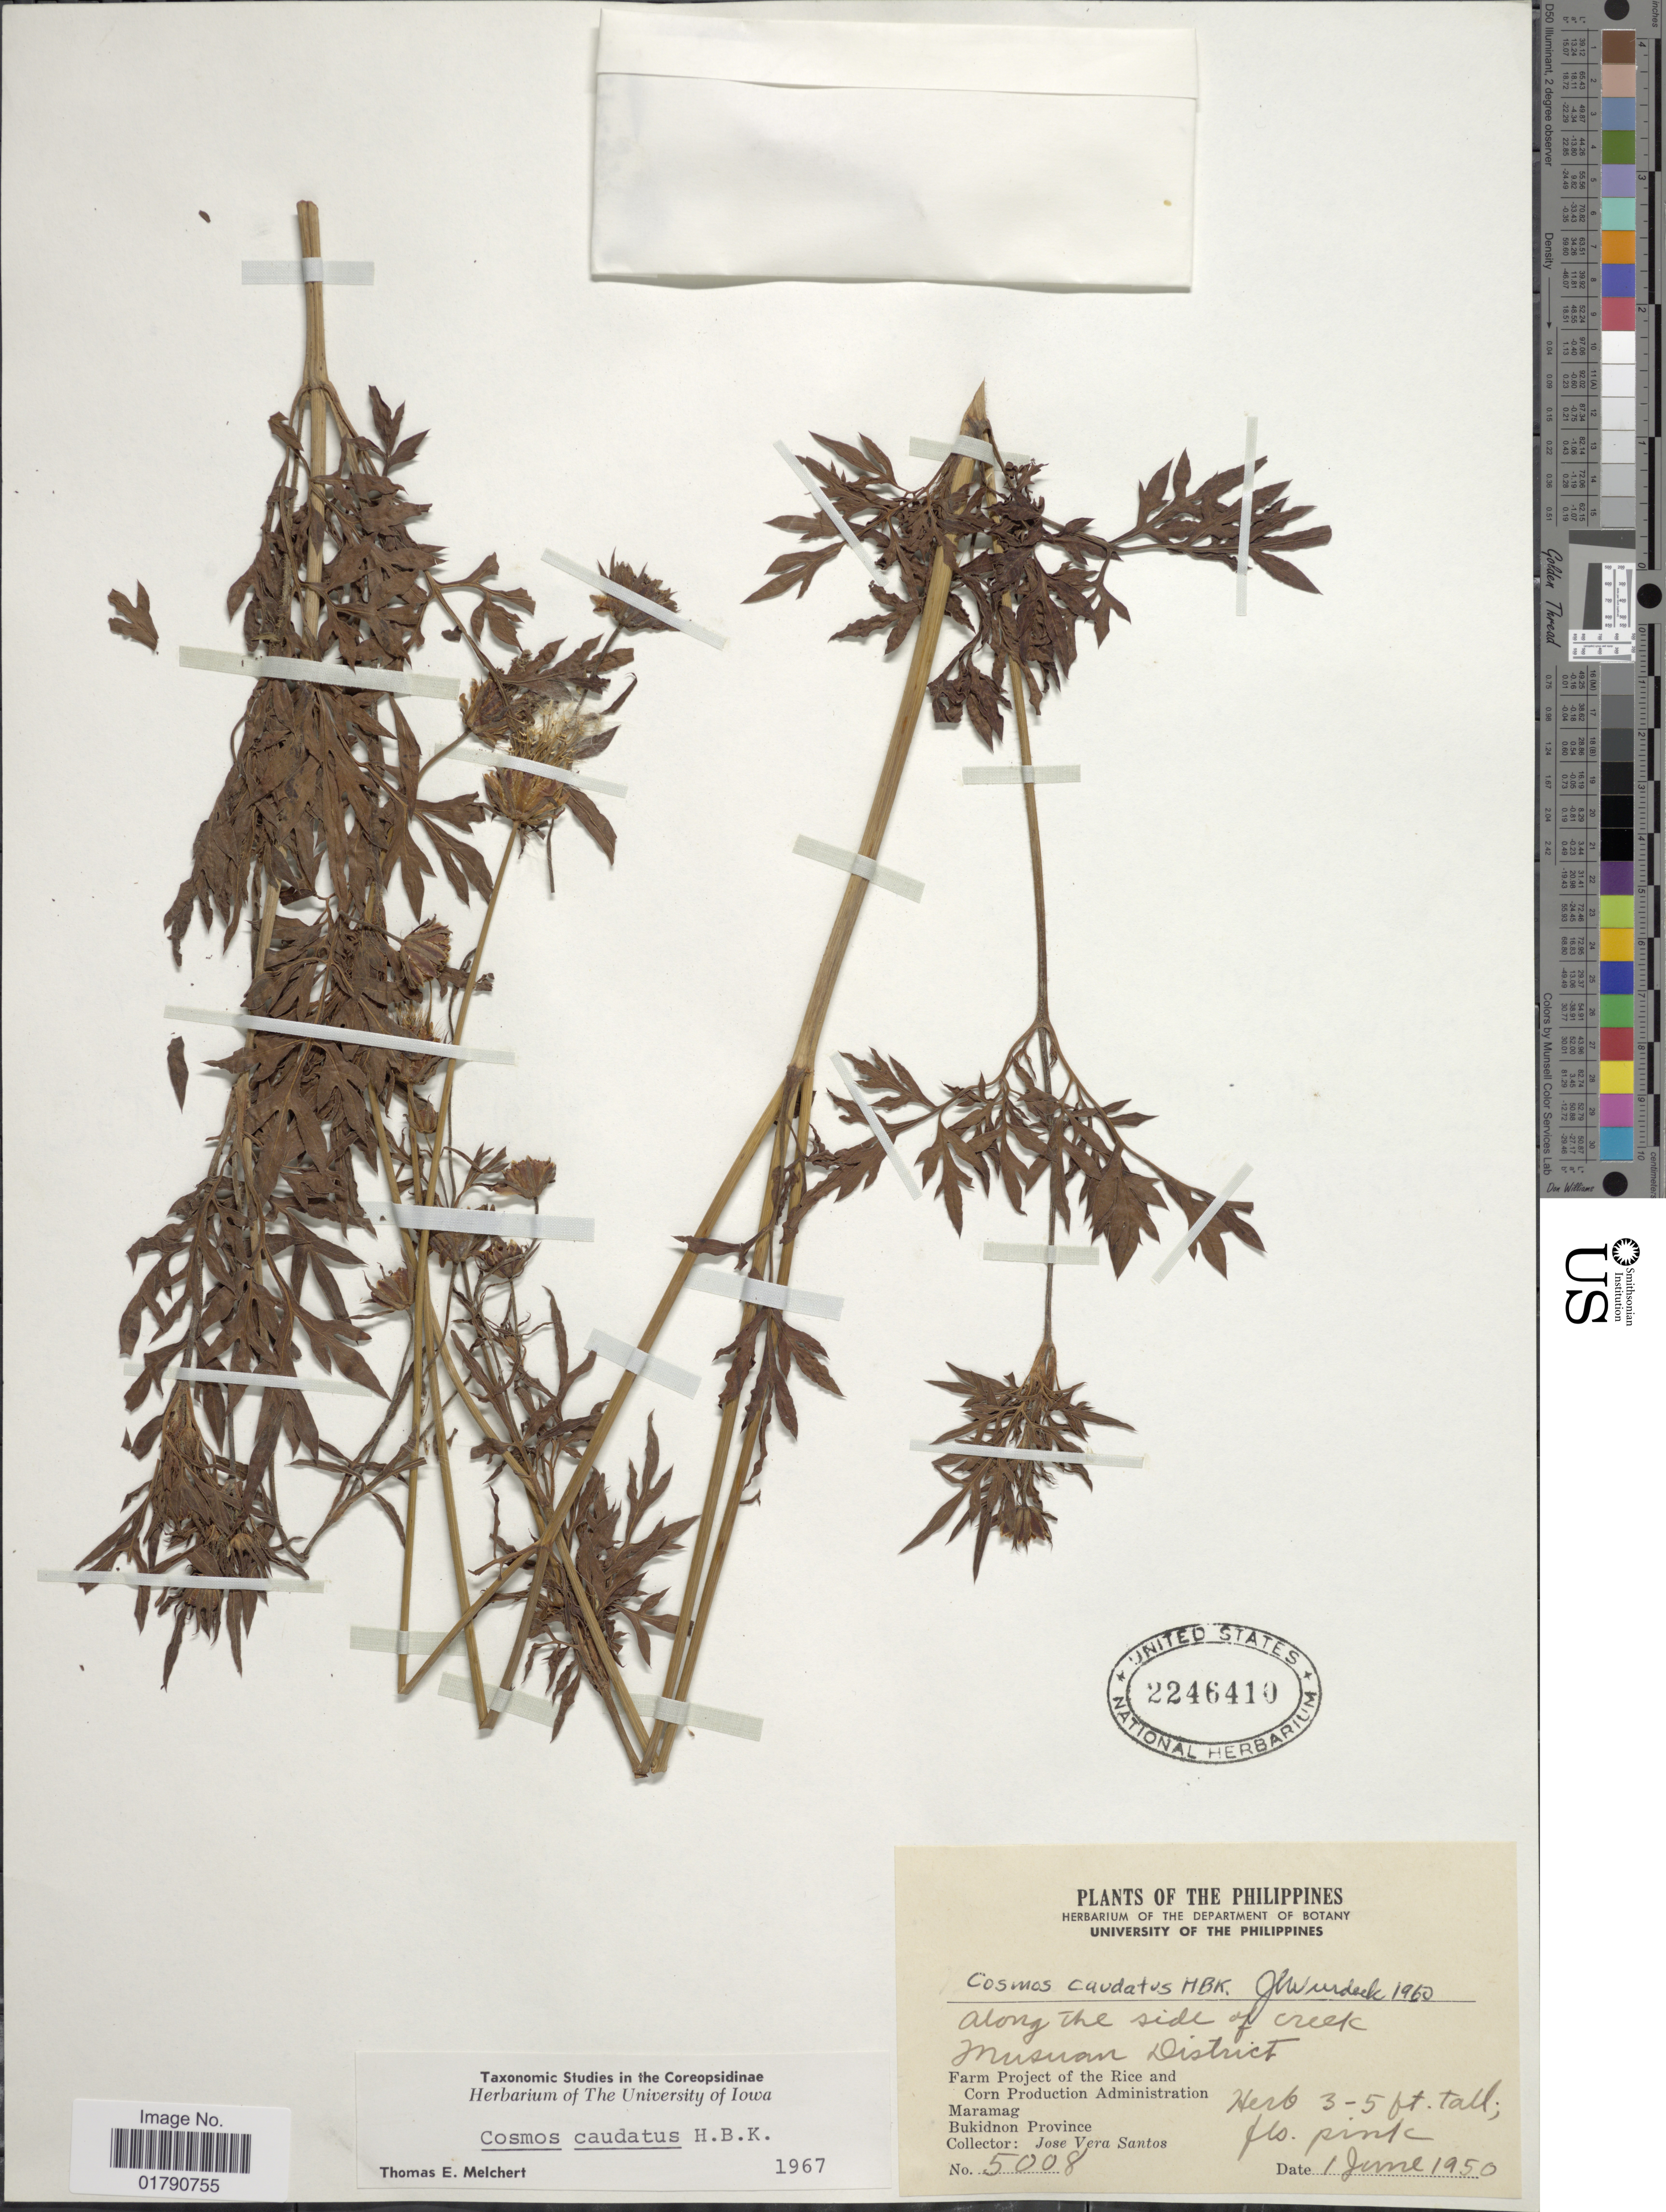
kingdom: Plantae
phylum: Tracheophyta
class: Magnoliopsida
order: Asterales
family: Asteraceae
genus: Cosmos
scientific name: Cosmos caudatus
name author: Kunth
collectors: J. Santos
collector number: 5008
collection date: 1950-06-01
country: Philippines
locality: Along the side of creek Musuan District, Farm Project of the Rice and Corn Production Administration, Maramag, Bukidnon Province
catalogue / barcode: US 2246410